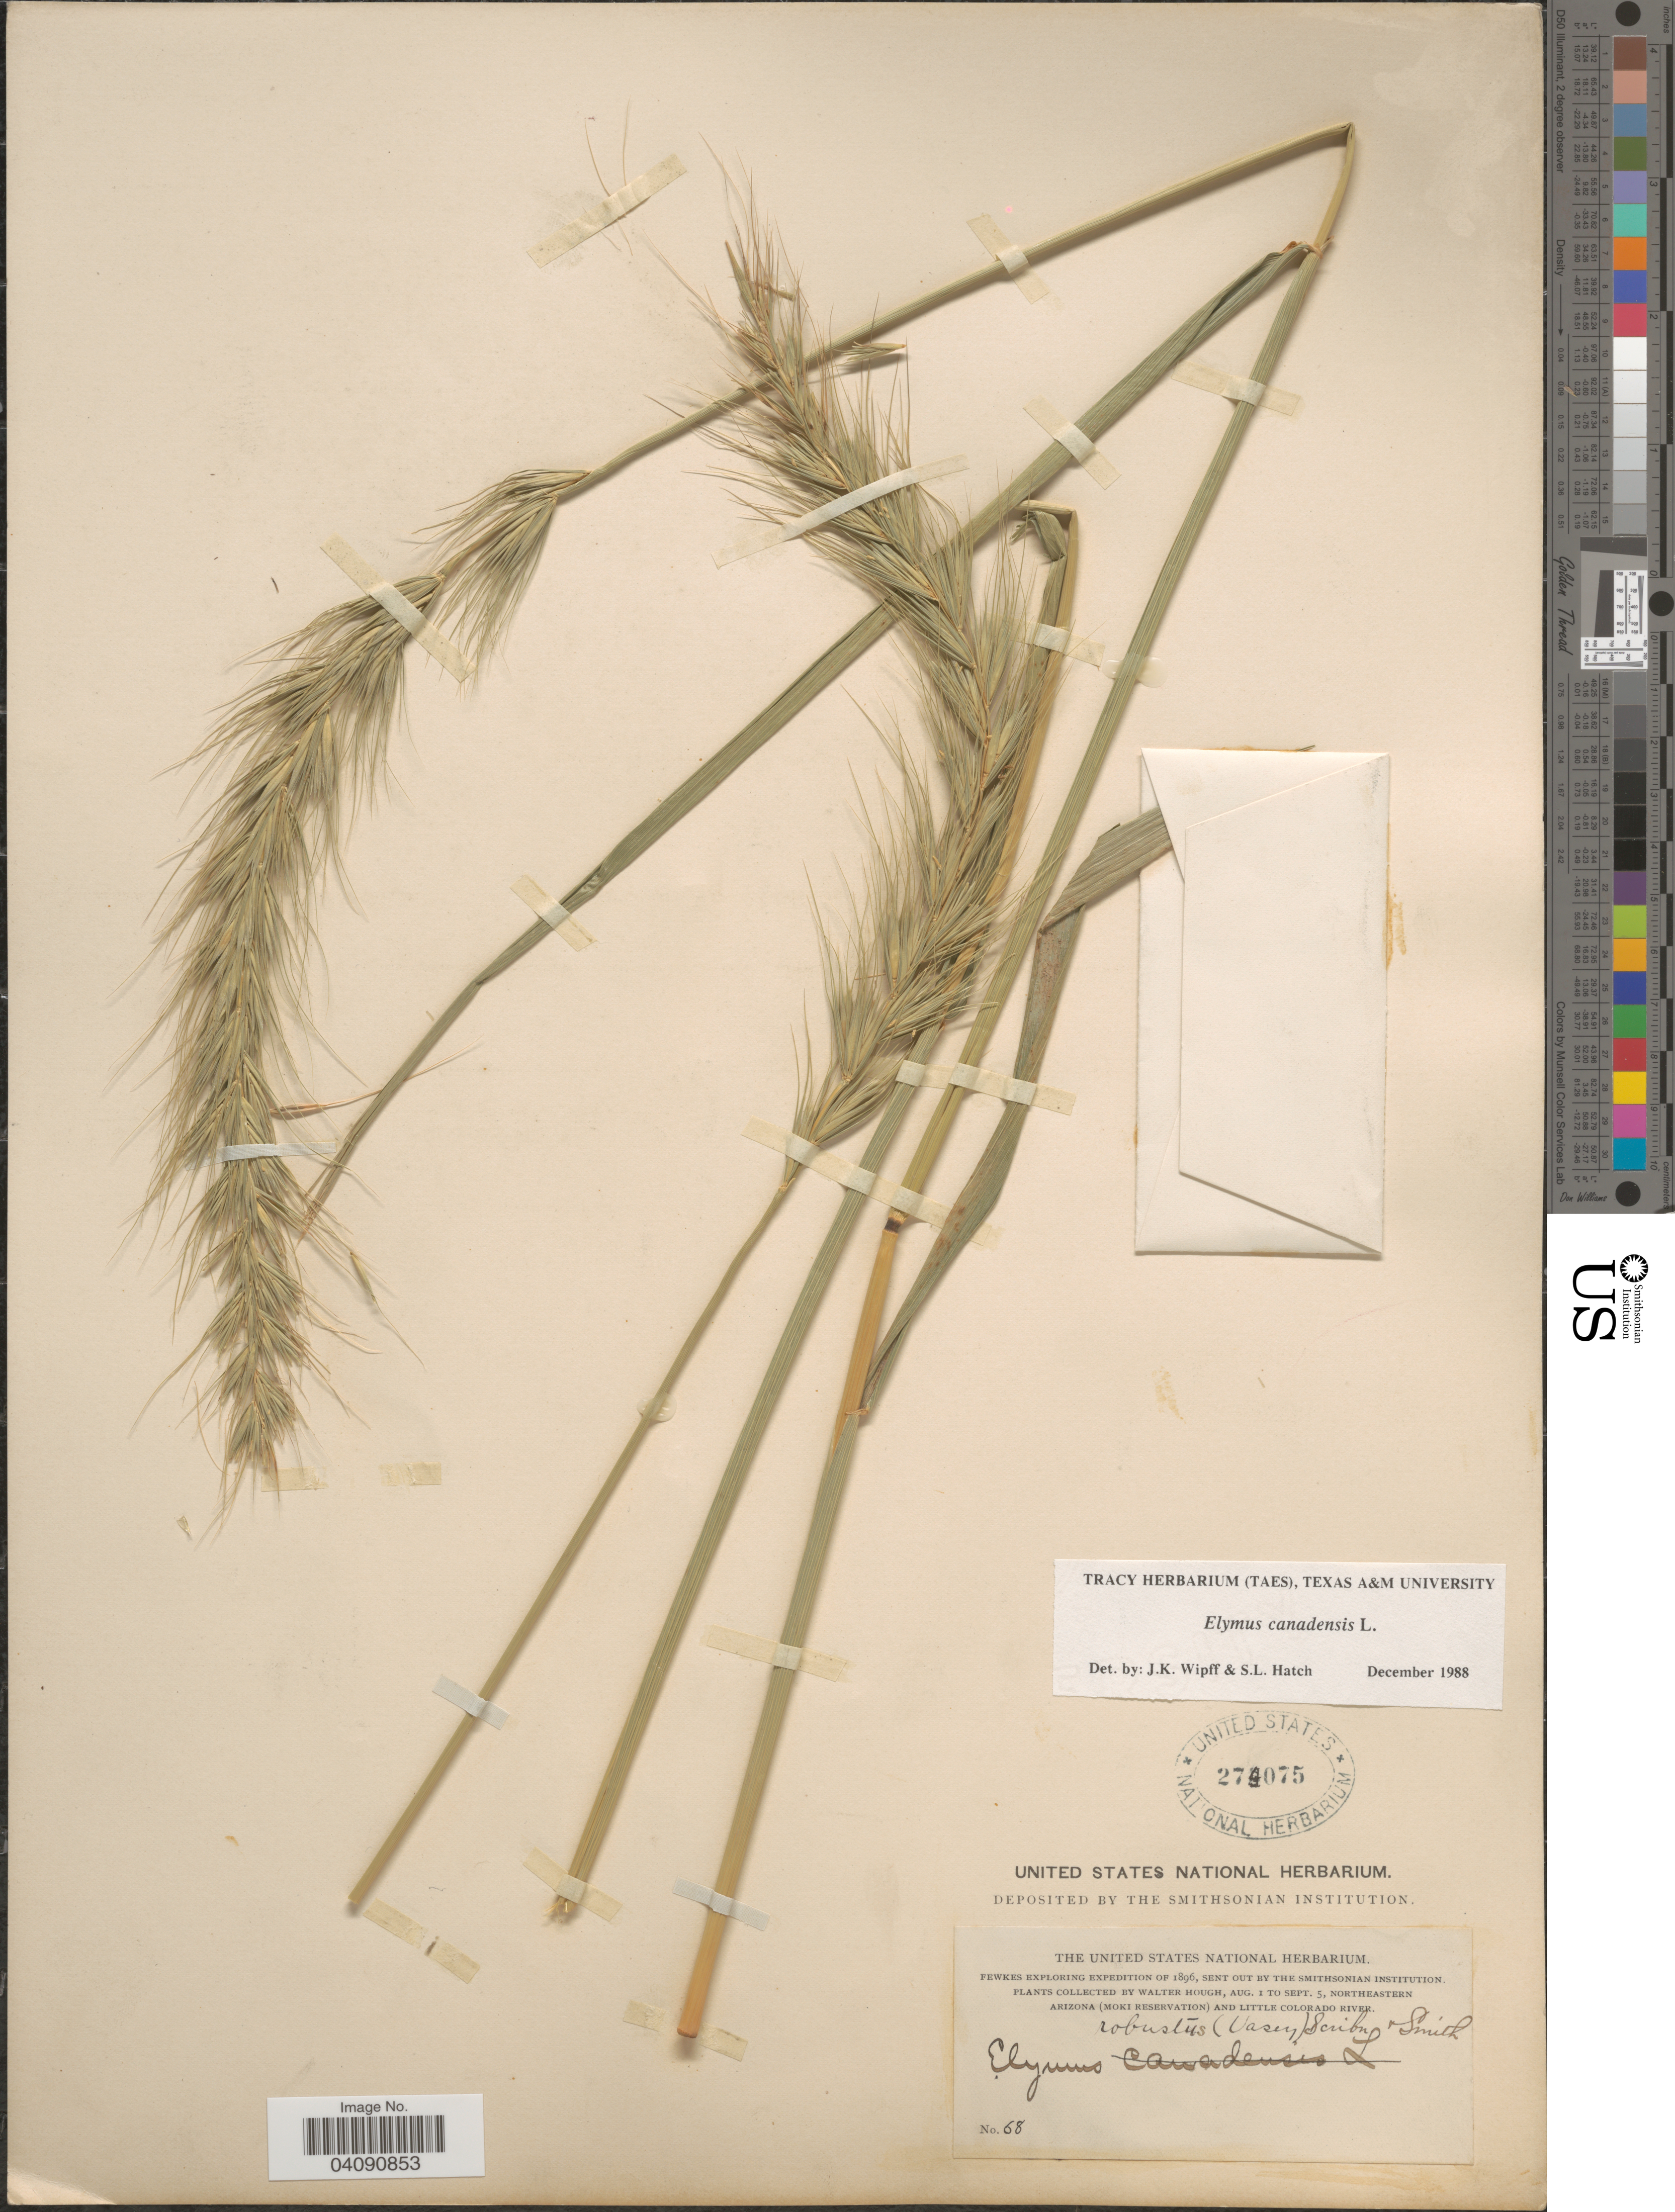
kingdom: Plantae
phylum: Tracheophyta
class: Liliopsida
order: Poales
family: Poaceae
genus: Elymus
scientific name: Elymus canadensis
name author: L.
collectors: W. Hough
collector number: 68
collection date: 1896-08-01/1896-09-05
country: United States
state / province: Arizona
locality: Fewkes Exploring Expedition of 1896. Northeastern Arizona (Moki Reservation) and Little Colorado River.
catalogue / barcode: US 274075